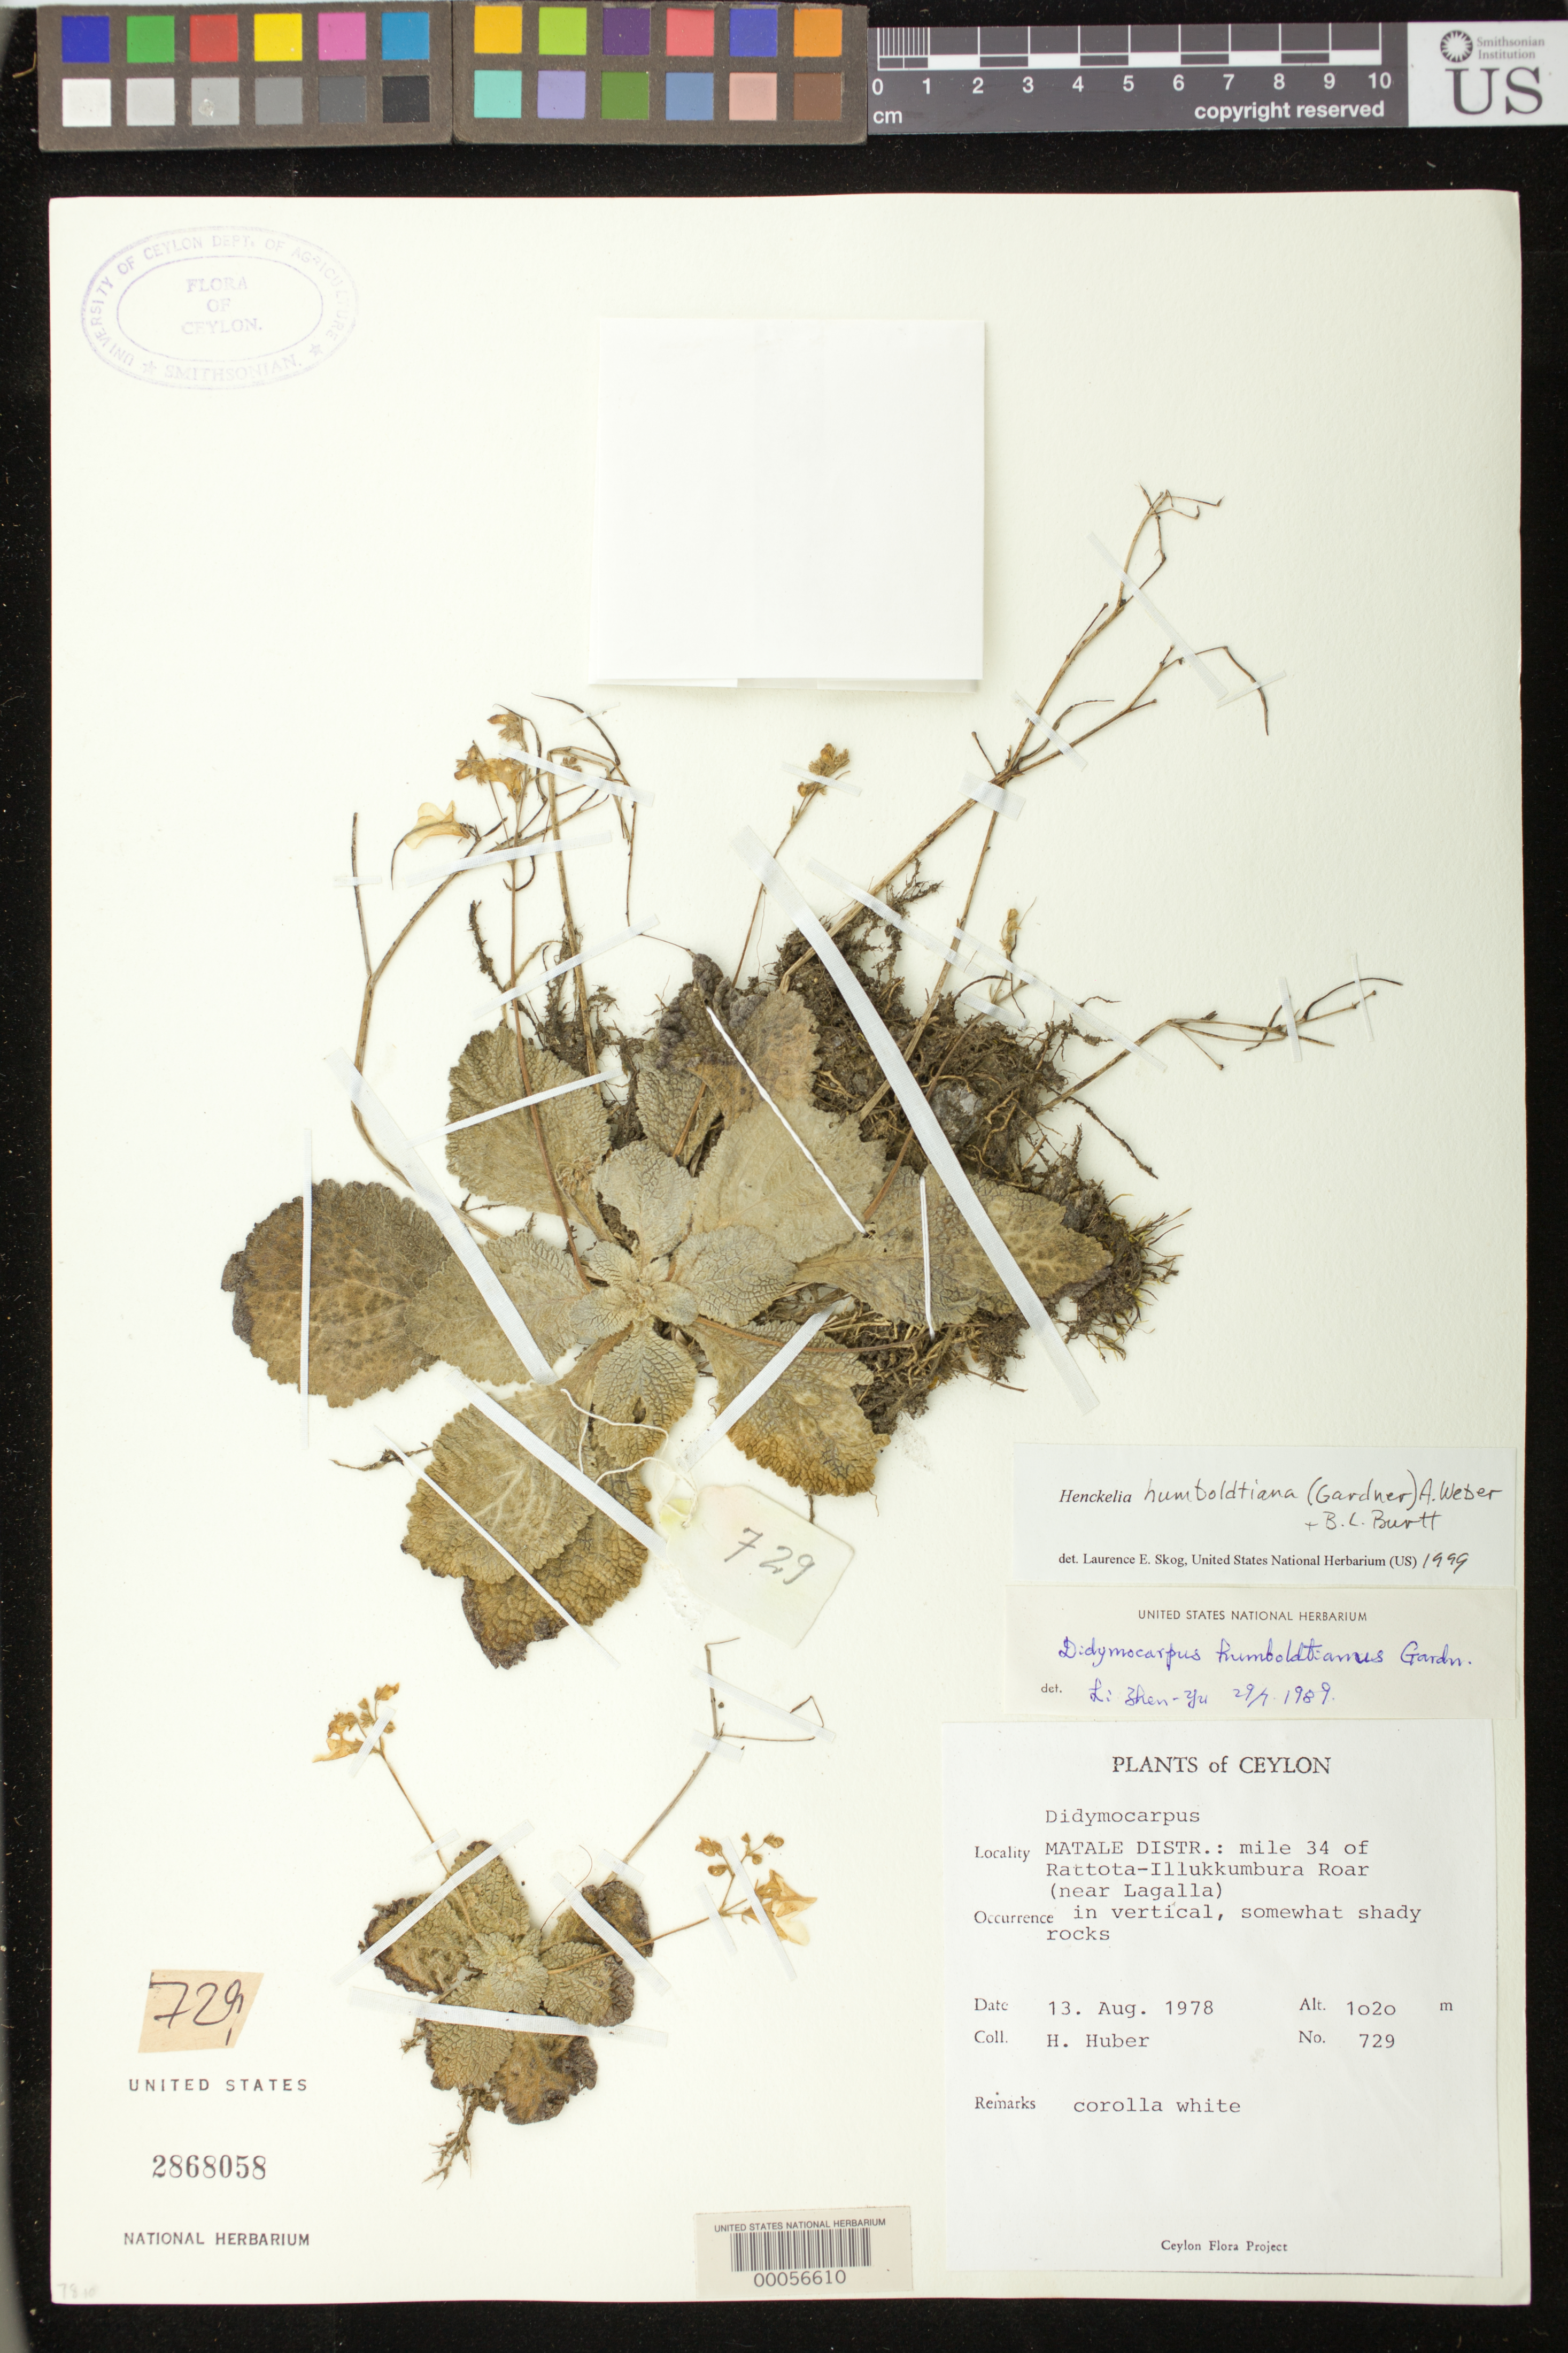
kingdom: Plantae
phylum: Tracheophyta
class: Magnoliopsida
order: Lamiales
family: Gesneriaceae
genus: Henckelia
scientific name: Henckelia humboldtiana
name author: (Gardner) A. Weber & B.L. Burtt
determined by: Skog, Laurence E.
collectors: H. Huber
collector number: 729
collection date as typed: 13 Aug 1978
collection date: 1978-08-13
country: Sri Lanka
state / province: Central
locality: Matale dist., Mile 34 of rattota-illukkumbra roar, near lagalla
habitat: In vertical, somewhat shady rocks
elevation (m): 1020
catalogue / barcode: US 2868058